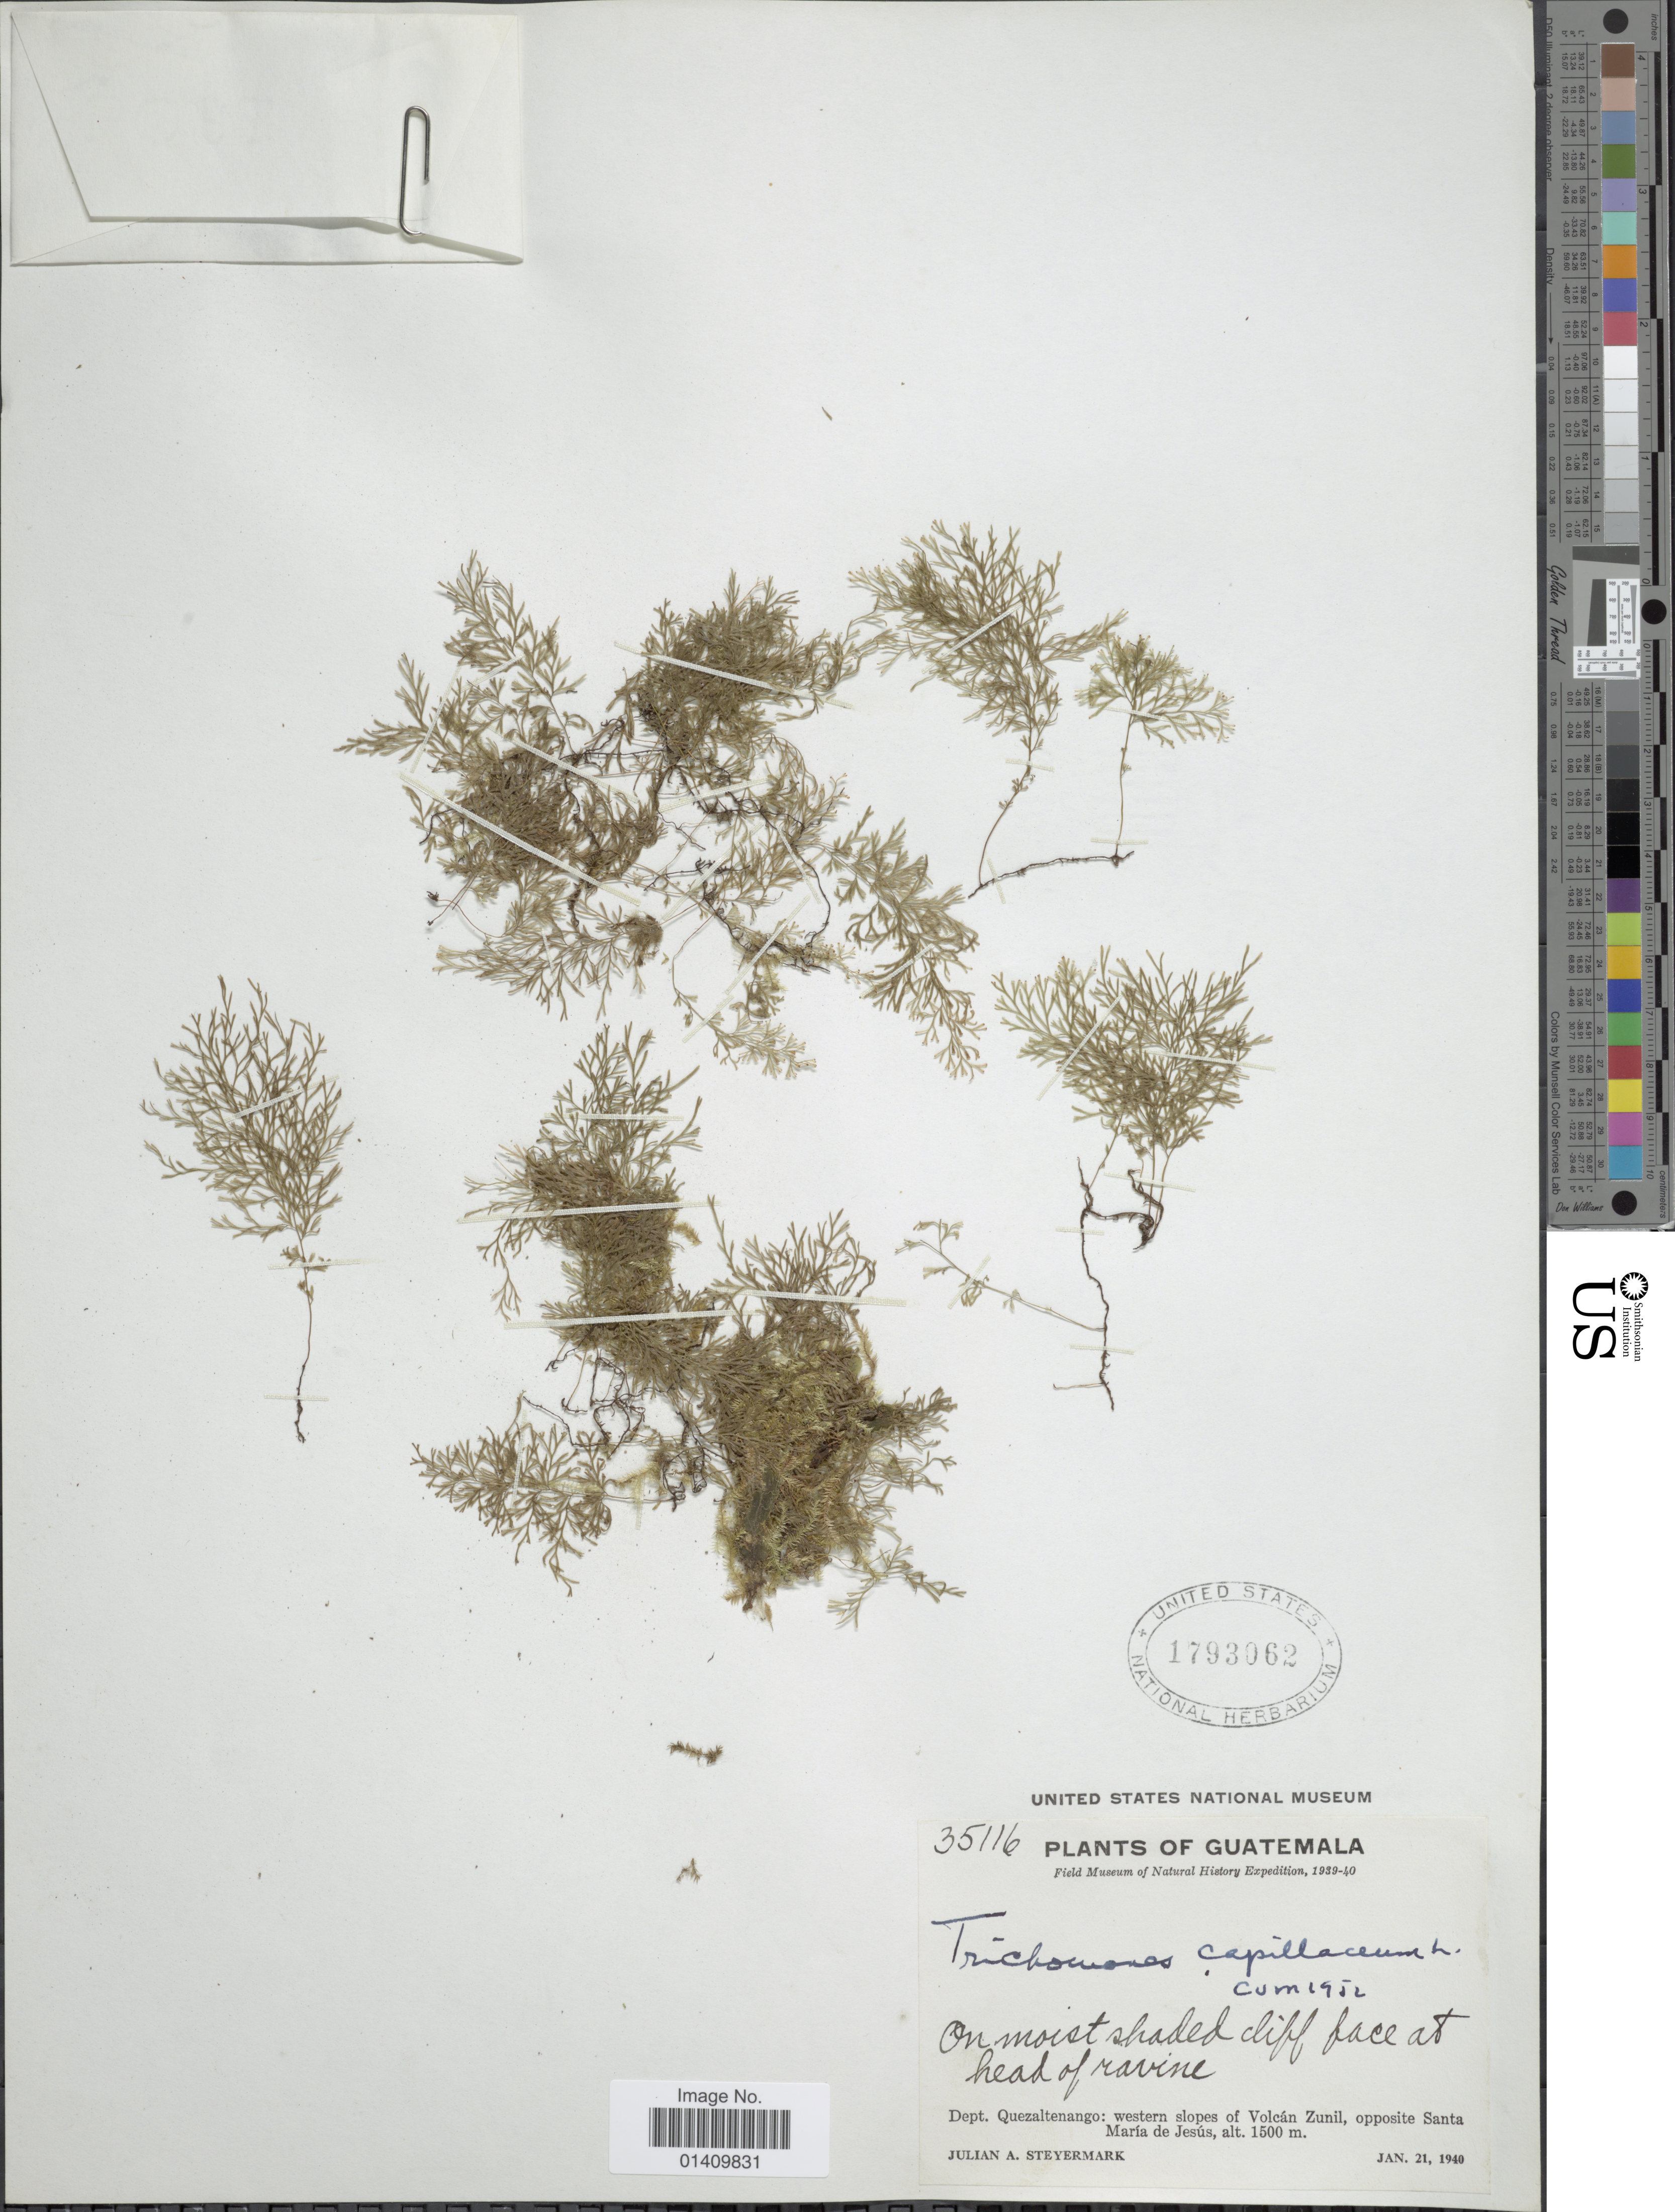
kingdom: Plantae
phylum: Tracheophyta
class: Polypodiopsida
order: Hymenophyllales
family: Hymenophyllaceae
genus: Polyphlebium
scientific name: Polyphlebium angustatum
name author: (Carmich.) Ebihara & Dubuisson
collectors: J. Steyermark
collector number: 35116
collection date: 1940-01-21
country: Guatemala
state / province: Quetzaltenango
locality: Dept. Quezaltenango: western slopes of Volcan Zunil opposite Santa Maria de Jesus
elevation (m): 1500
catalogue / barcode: US 1793062